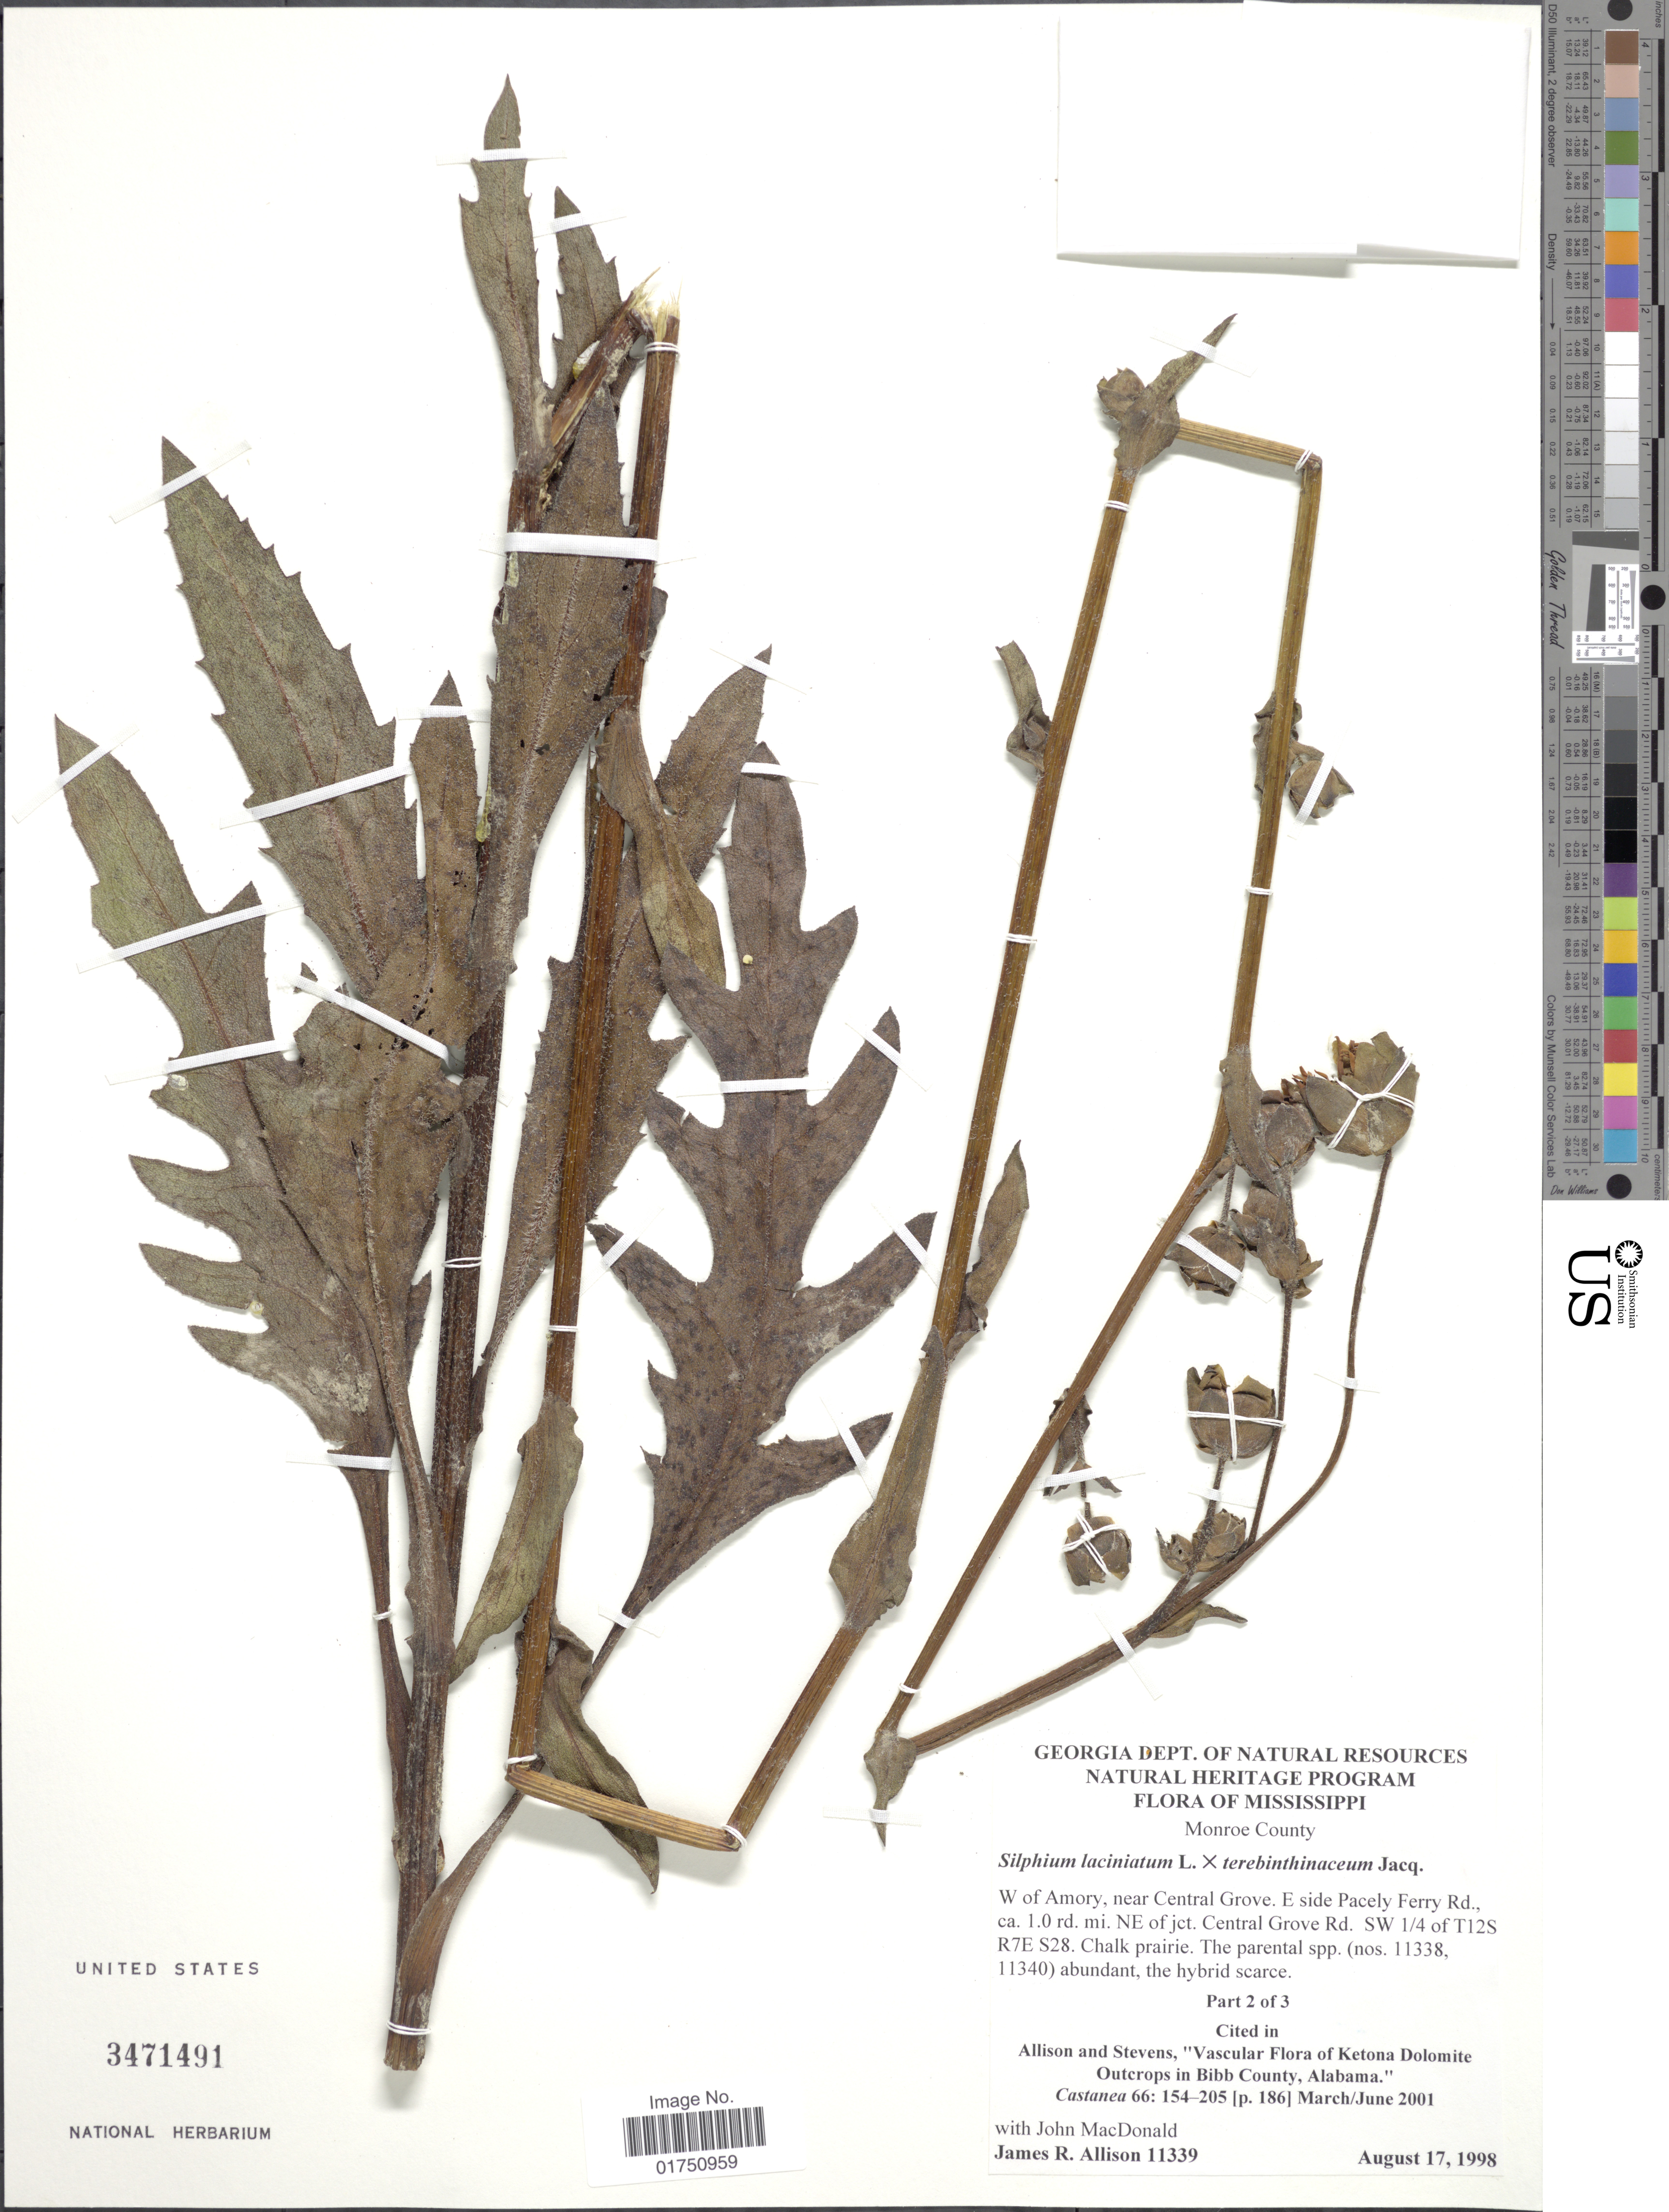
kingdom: Plantae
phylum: Tracheophyta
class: Magnoliopsida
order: Asterales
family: Asteraceae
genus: Silphium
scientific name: Silphium laciniatum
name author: L.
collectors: J. MacDonald & J. R. Allison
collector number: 11339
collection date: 1998-08-17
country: United States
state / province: Mississippi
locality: Monroe County. W of Amory, near Central Grove. E side Pacely Ferry Rd., ca. 1.0 rd. mi. NE of jct. Central Grove Rd. SW 1/4 of T12S R7E S28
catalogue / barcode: US 3471491